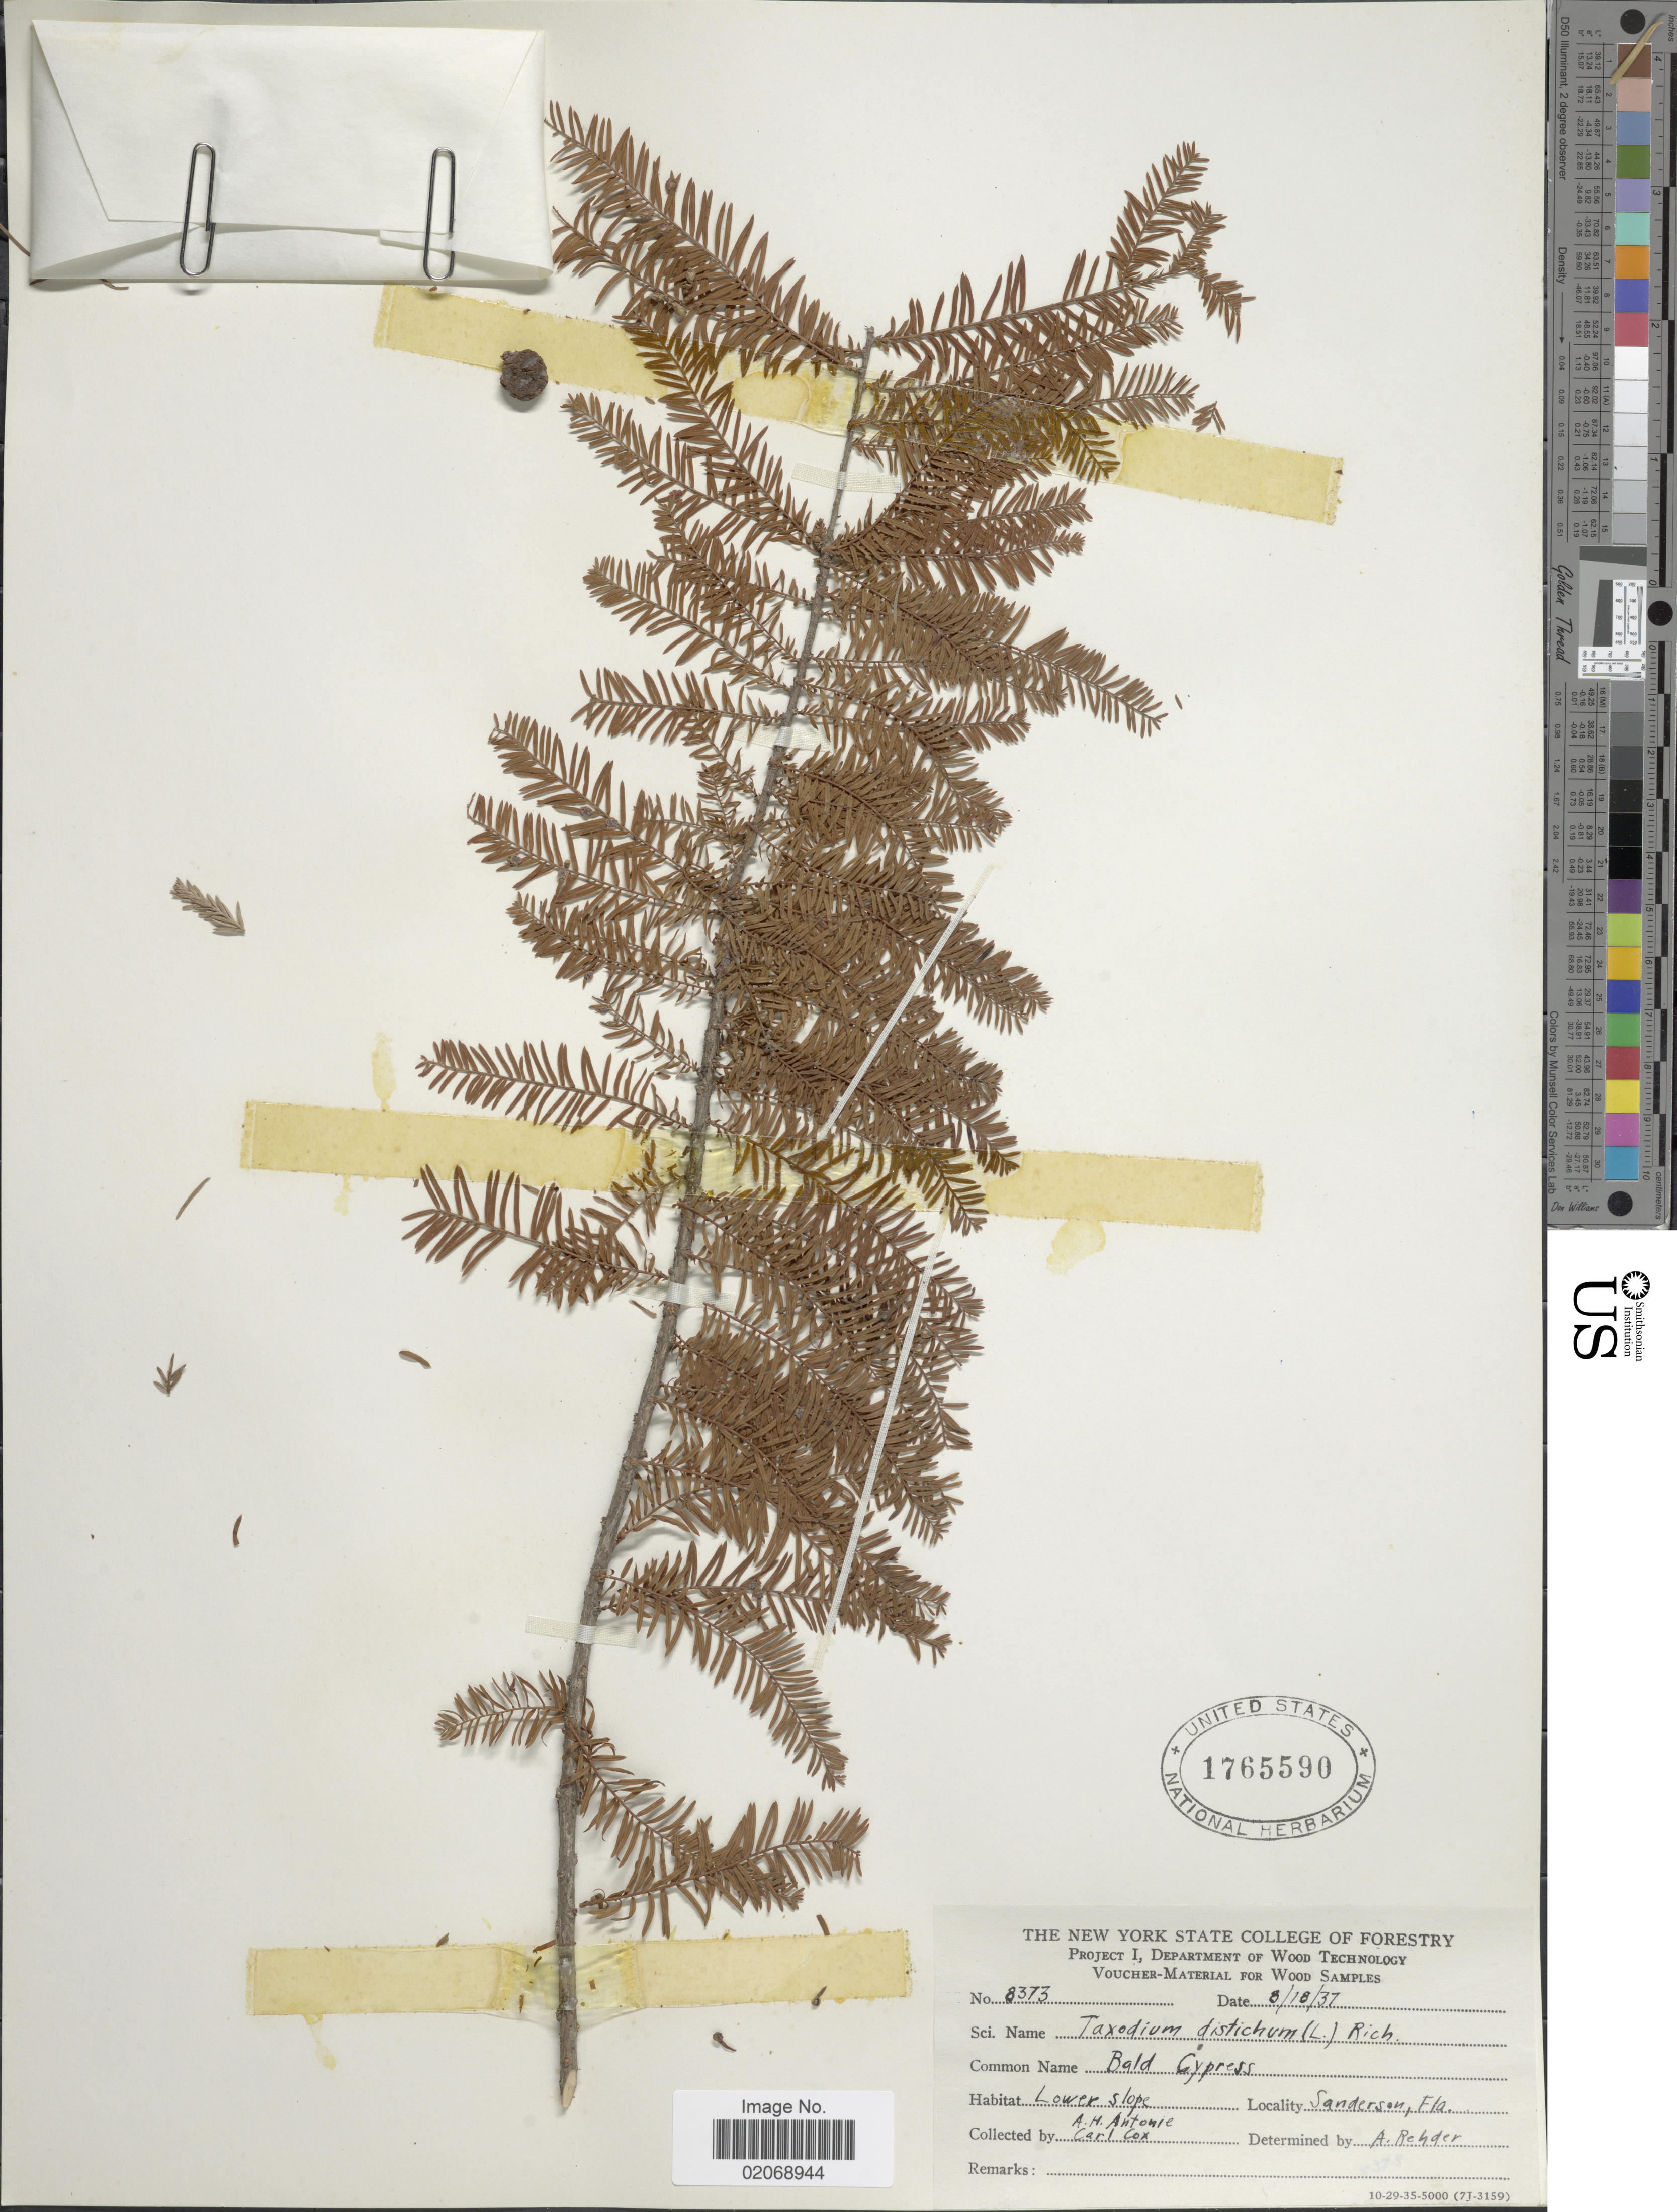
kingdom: Plantae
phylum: Tracheophyta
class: Pinopsida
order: Pinales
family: Cupressaceae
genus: Taxodium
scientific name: Taxodium distichum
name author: (L.) Rich.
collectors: A. Antonie & C. Cox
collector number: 8373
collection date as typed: Transcribed d/m/y: 18/3/37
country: United States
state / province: Florida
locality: Sanderson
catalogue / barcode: US 1765590